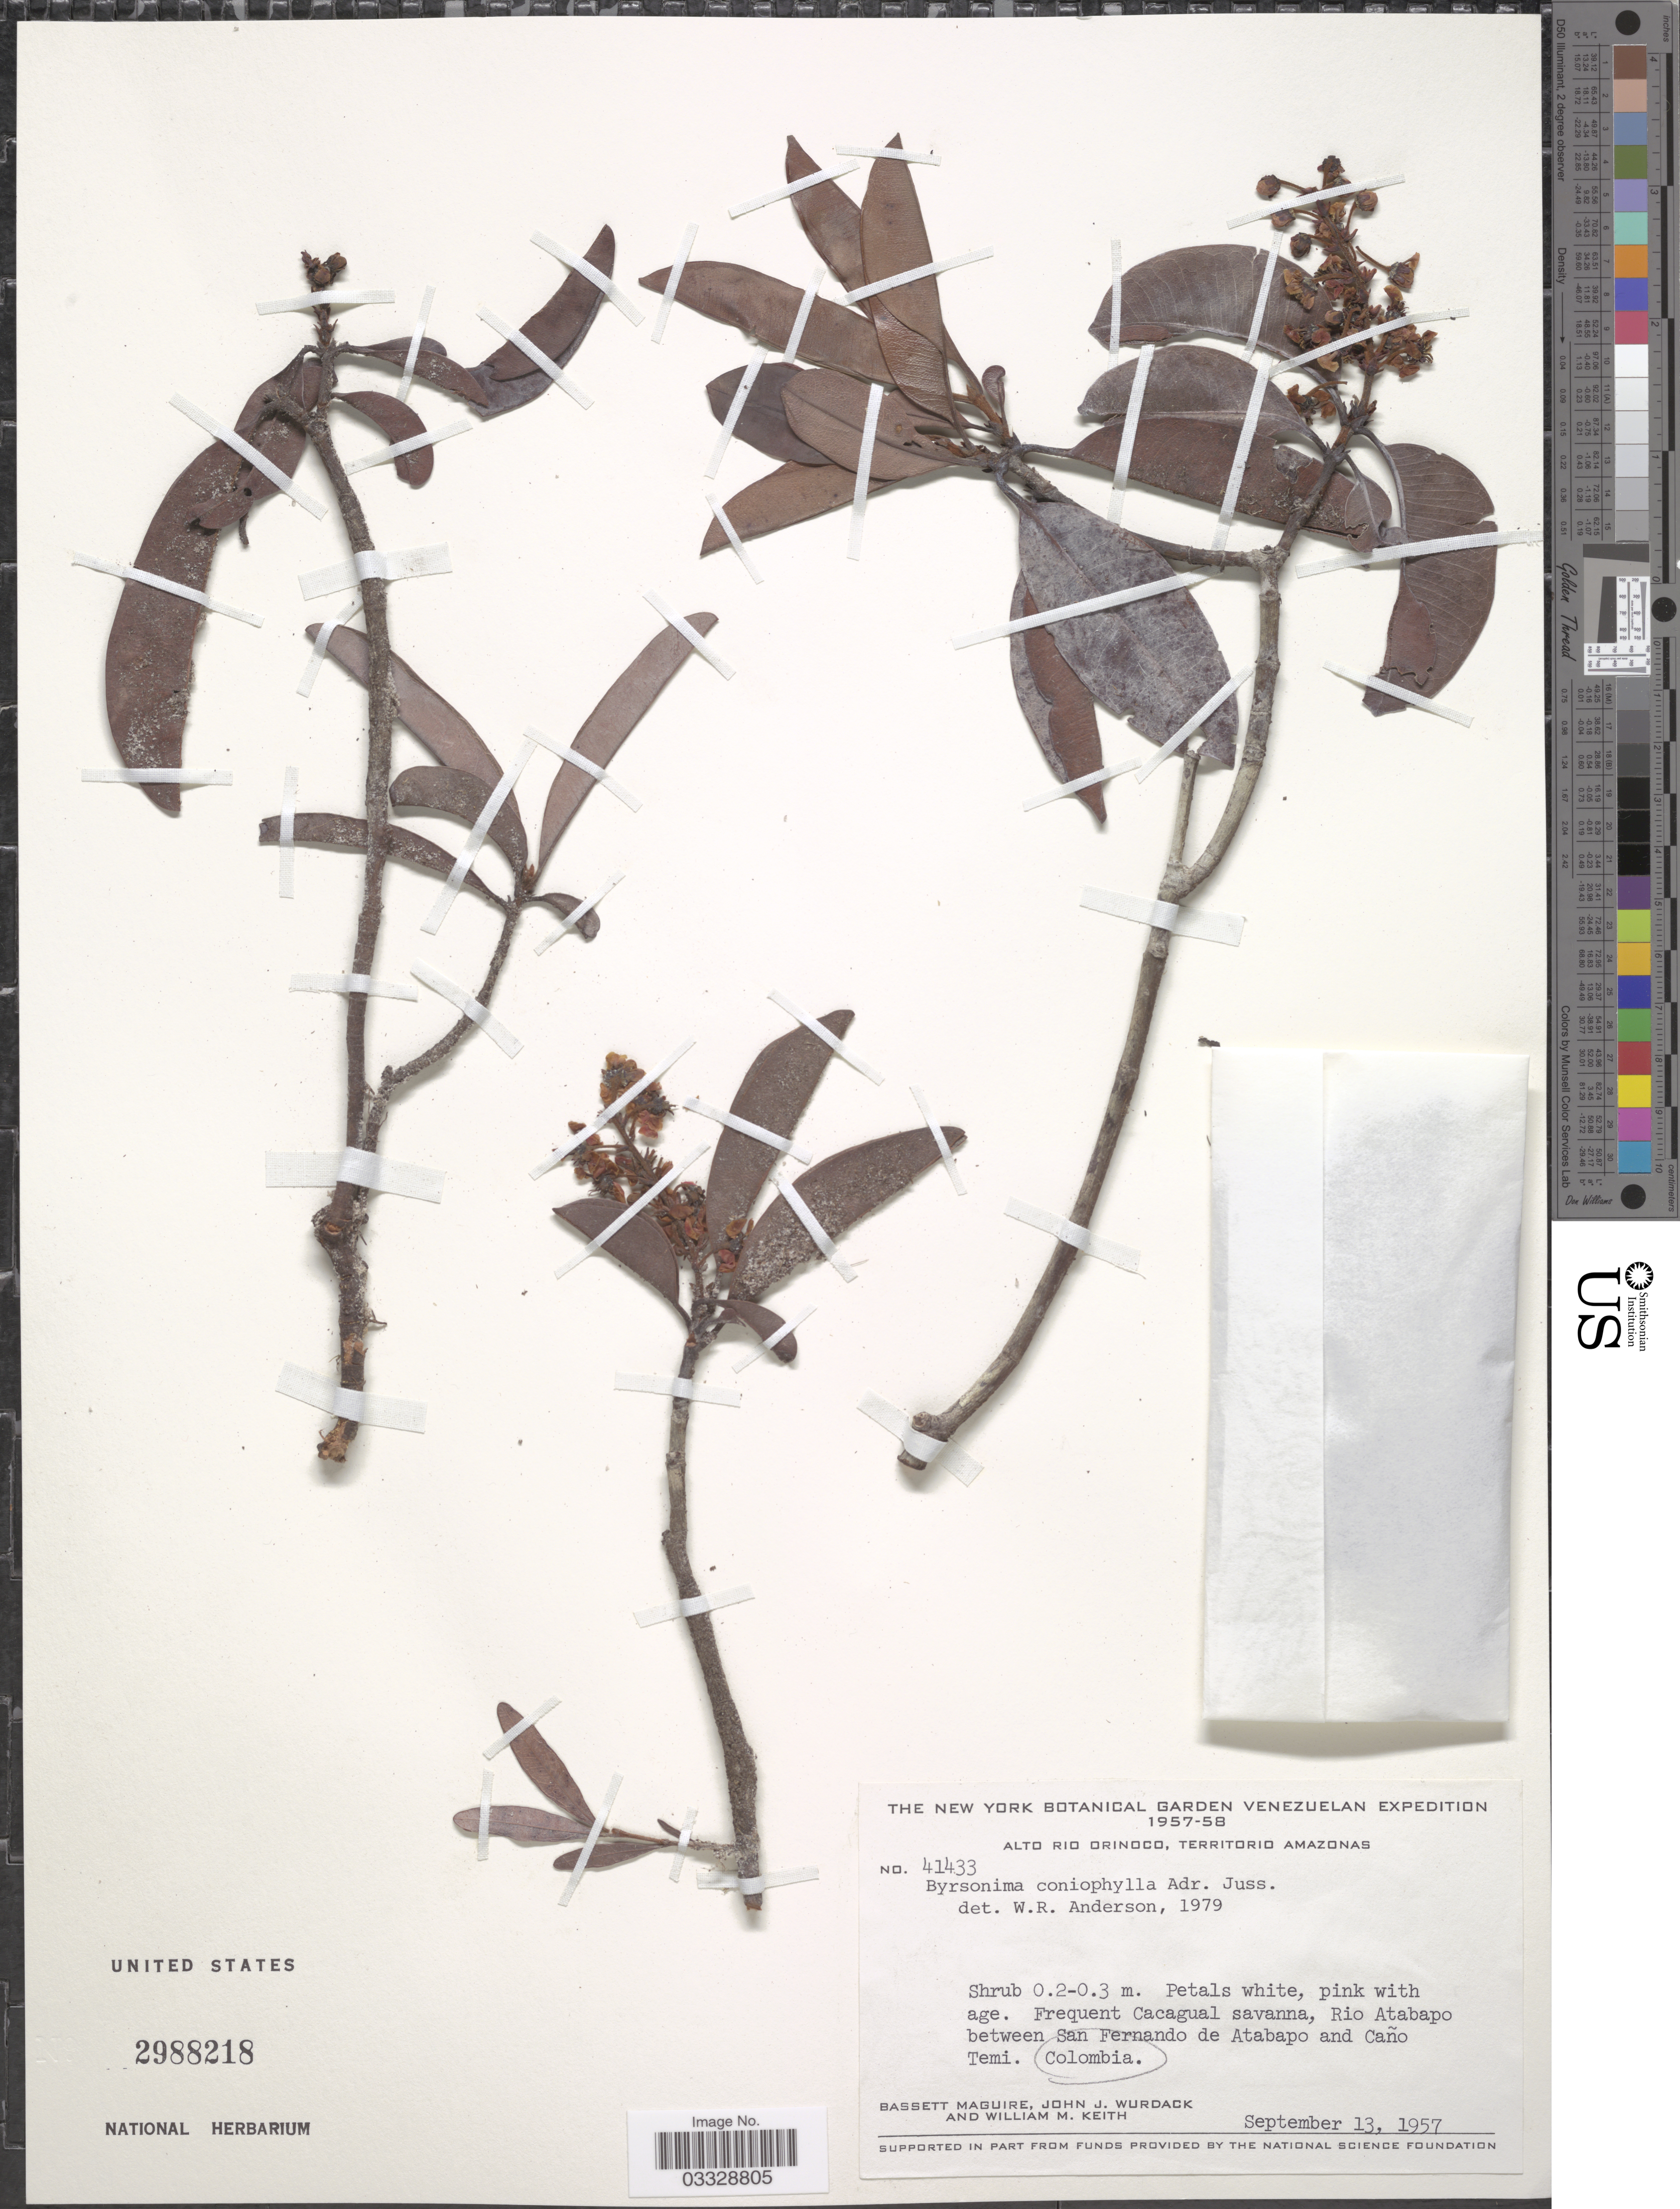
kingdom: Plantae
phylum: Tracheophyta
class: Magnoliopsida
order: Malpighiales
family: Malpighiaceae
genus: Byrsonima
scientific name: Byrsonima coniophylla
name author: A. Juss.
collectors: B. Maguire, J. J. Wurdack & W. Keith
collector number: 41433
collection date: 1957-09-13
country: Colombia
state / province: Amazônas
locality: Frequent Cacagual savanna, Rio Atabapo between San Fernando de Atabapo and Caño Temi.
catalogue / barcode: US 2988218